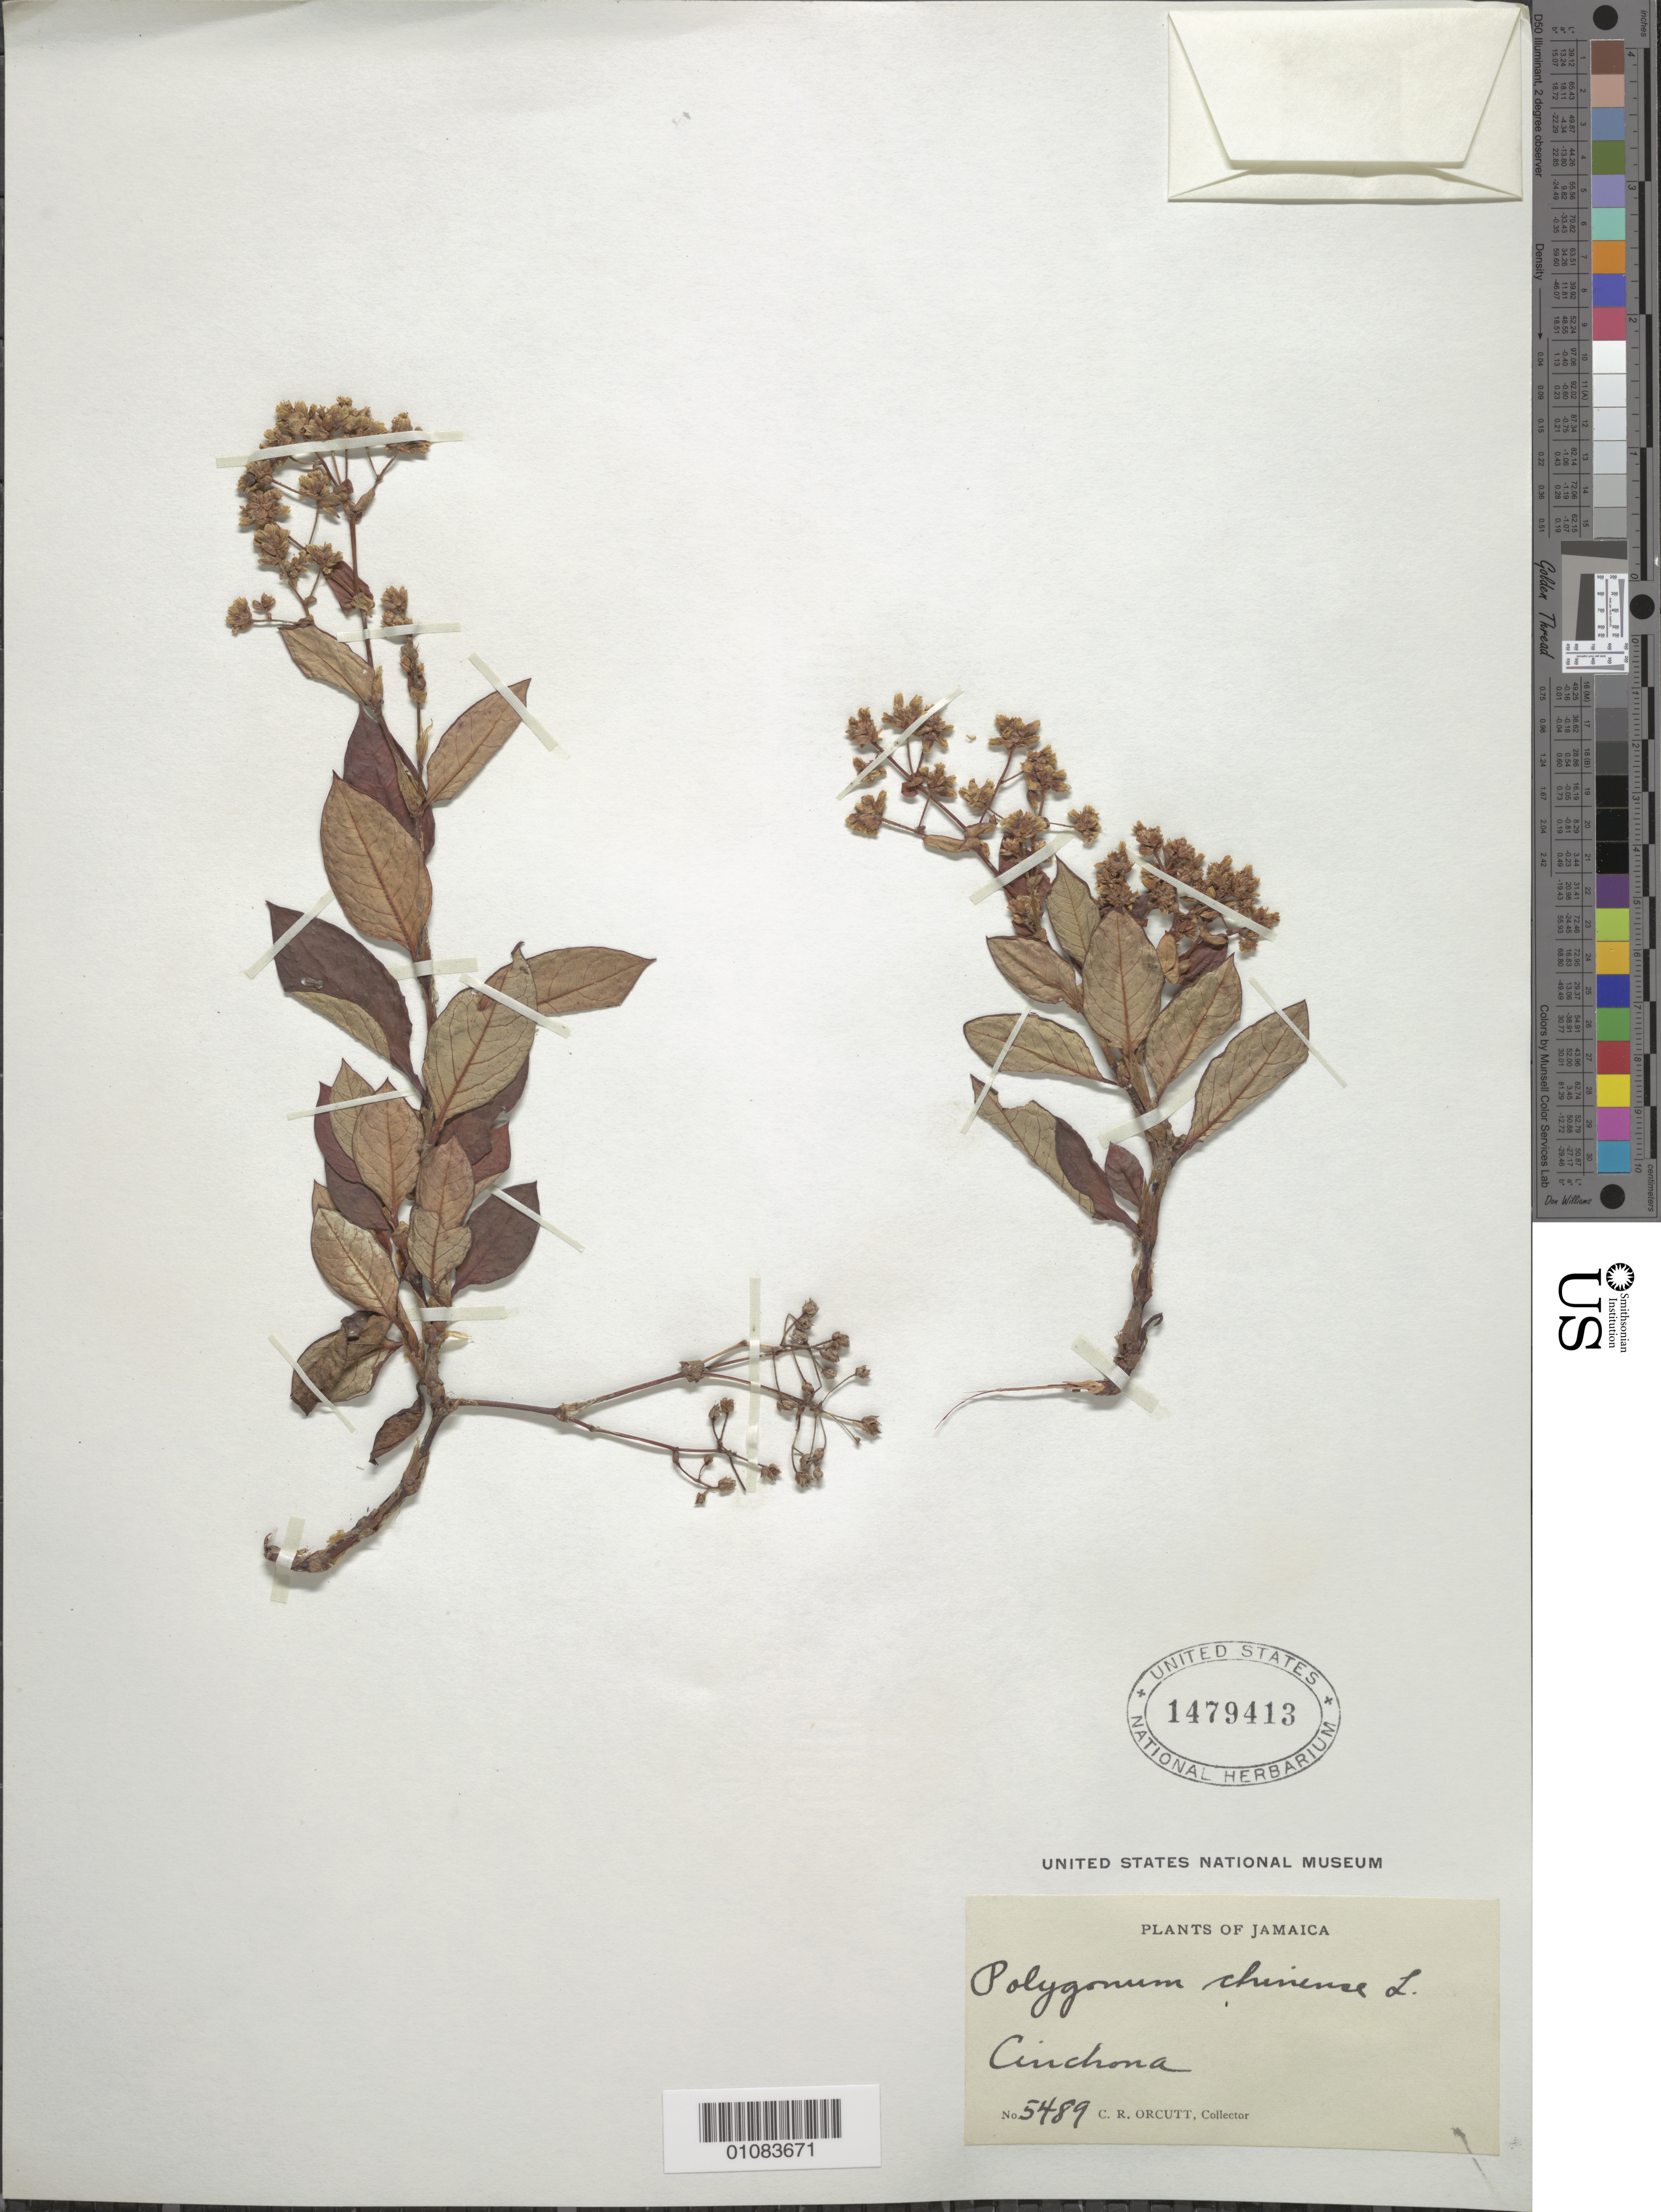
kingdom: Plantae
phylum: Tracheophyta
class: Magnoliopsida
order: Caryophyllales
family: Polygonaceae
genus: Polygonum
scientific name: Polygonum chinense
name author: L.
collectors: C. R. Orcutt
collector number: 5489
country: Jamaica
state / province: Saint Andrew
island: Jamaica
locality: Cinchona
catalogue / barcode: US 1479413